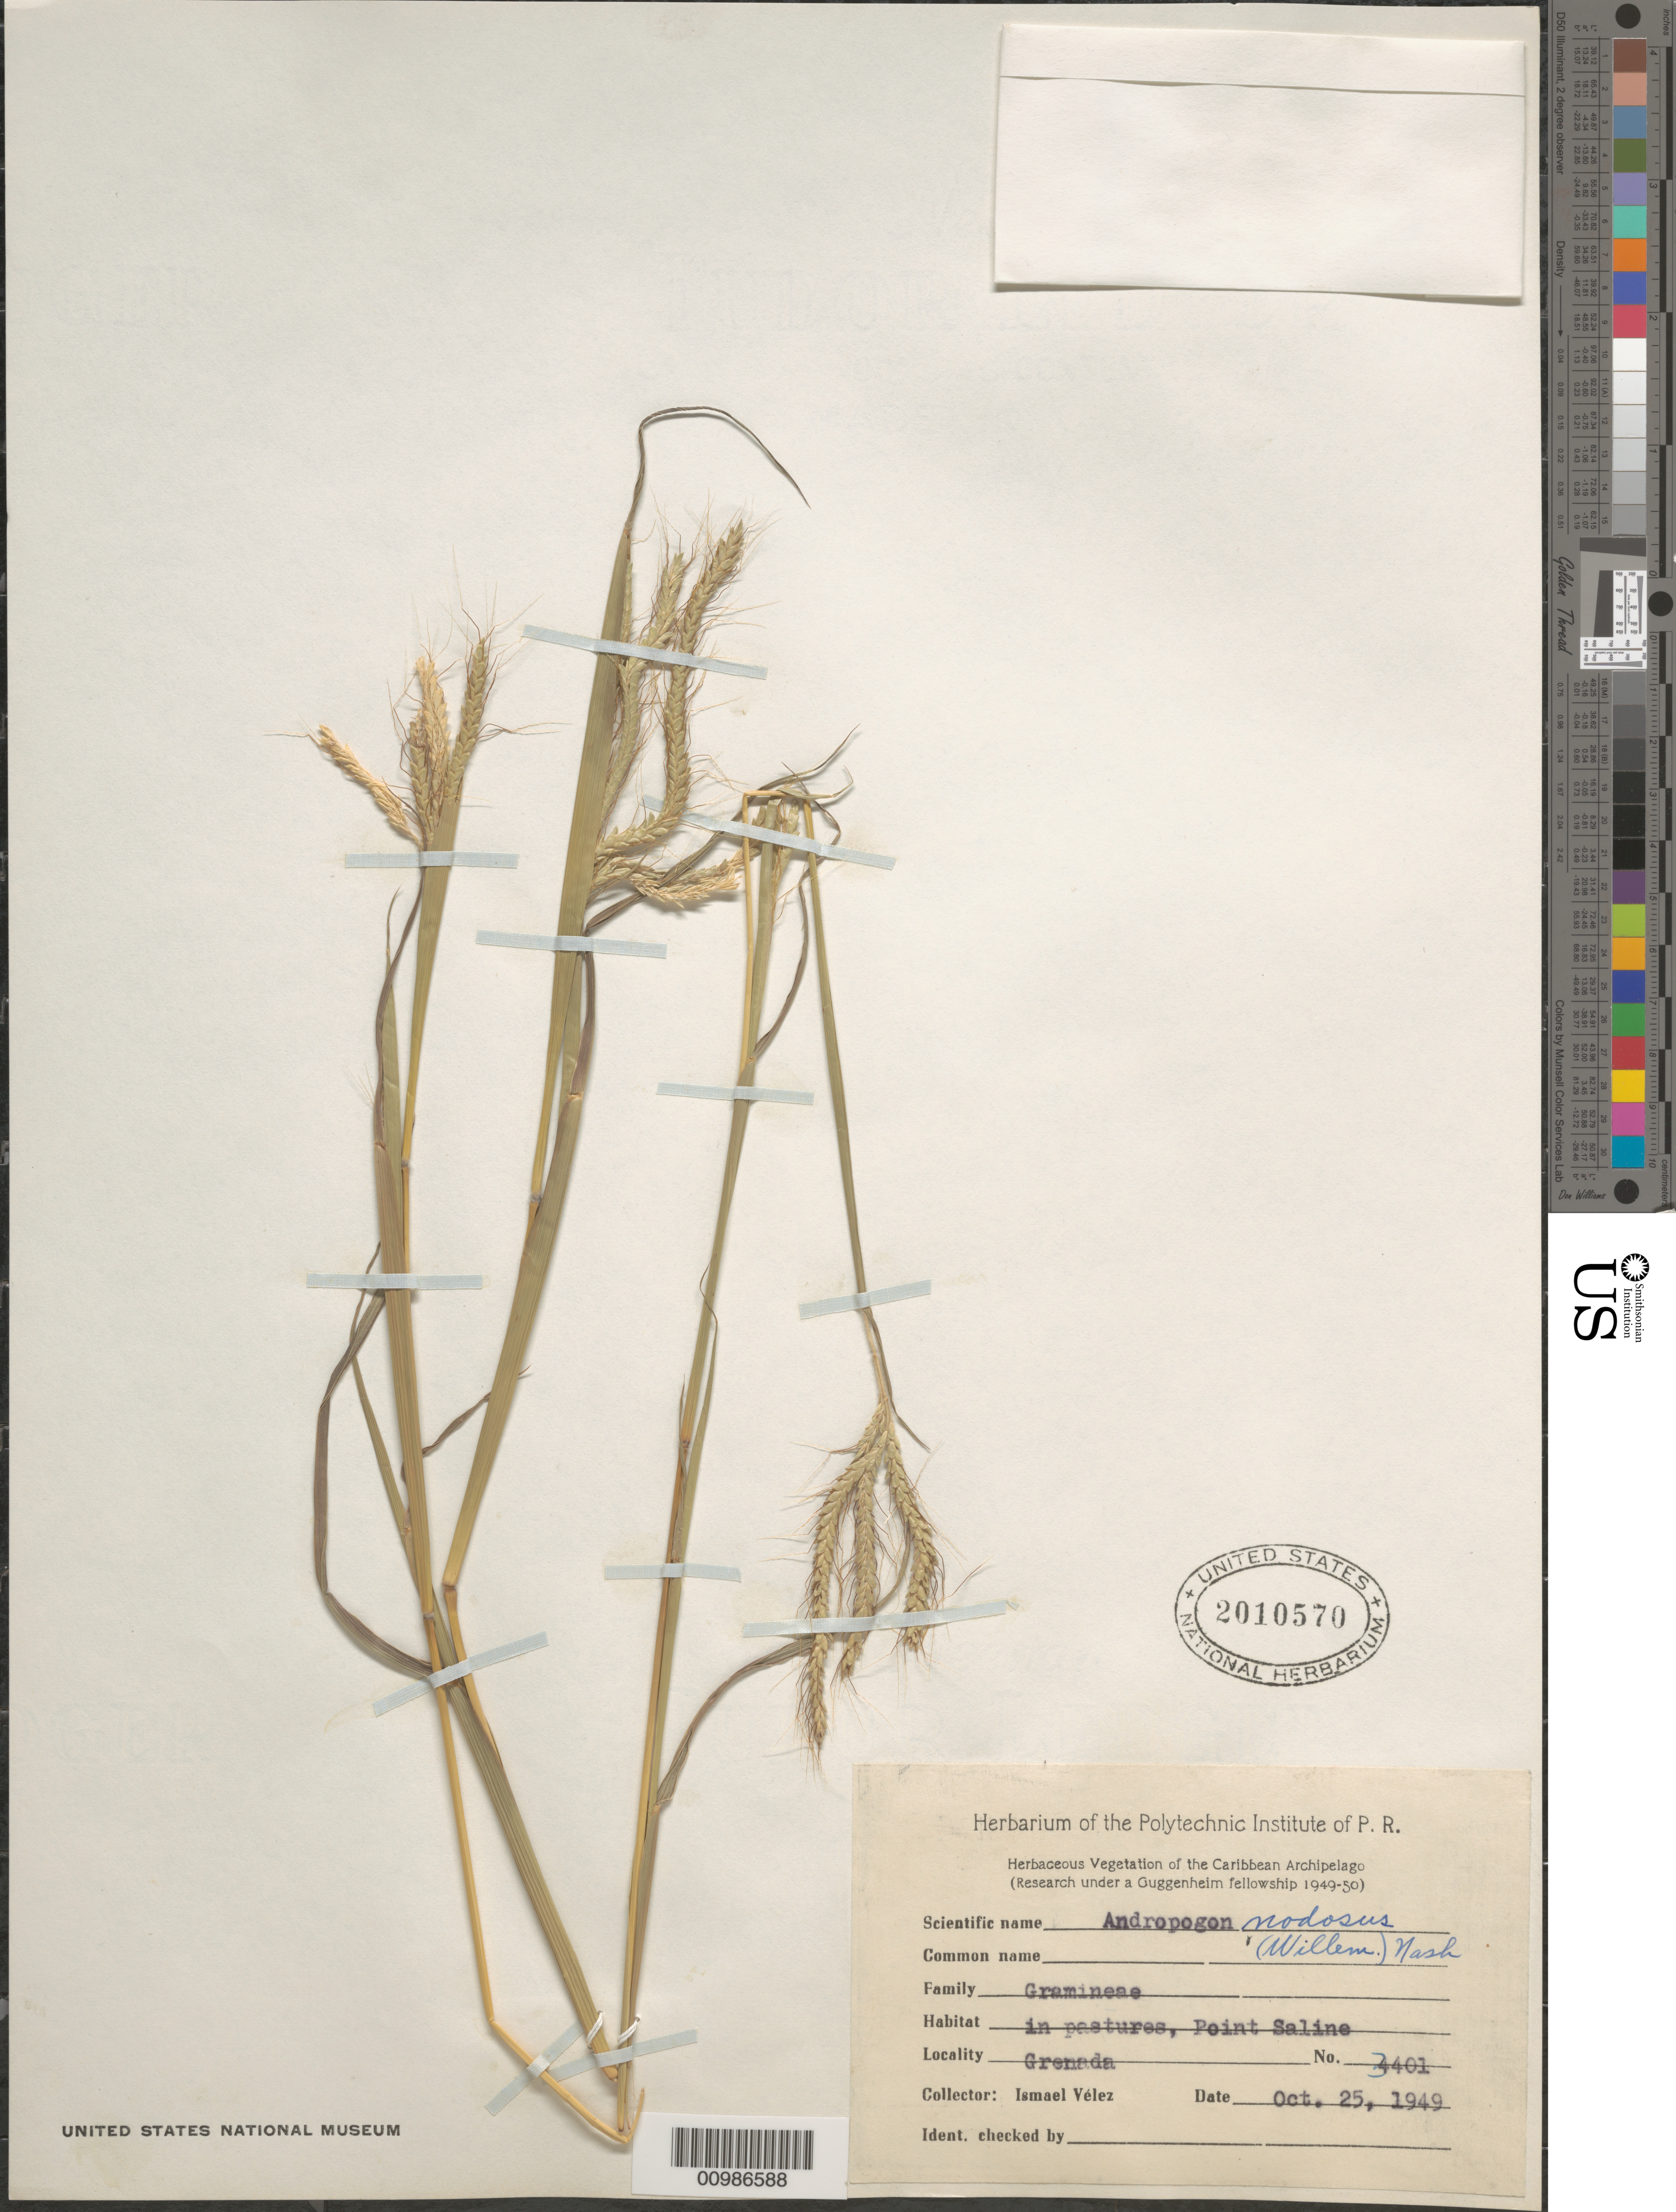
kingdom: Plantae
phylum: Tracheophyta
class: Liliopsida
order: Poales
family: Poaceae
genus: Andropogon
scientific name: Andropogon aristatus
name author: Poir.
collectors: I. Velez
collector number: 3401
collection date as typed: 25 Oct 1949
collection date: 1949-10-25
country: Grenada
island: Grenada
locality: Point Saline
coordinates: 0 N, 0 E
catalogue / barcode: US 2010570